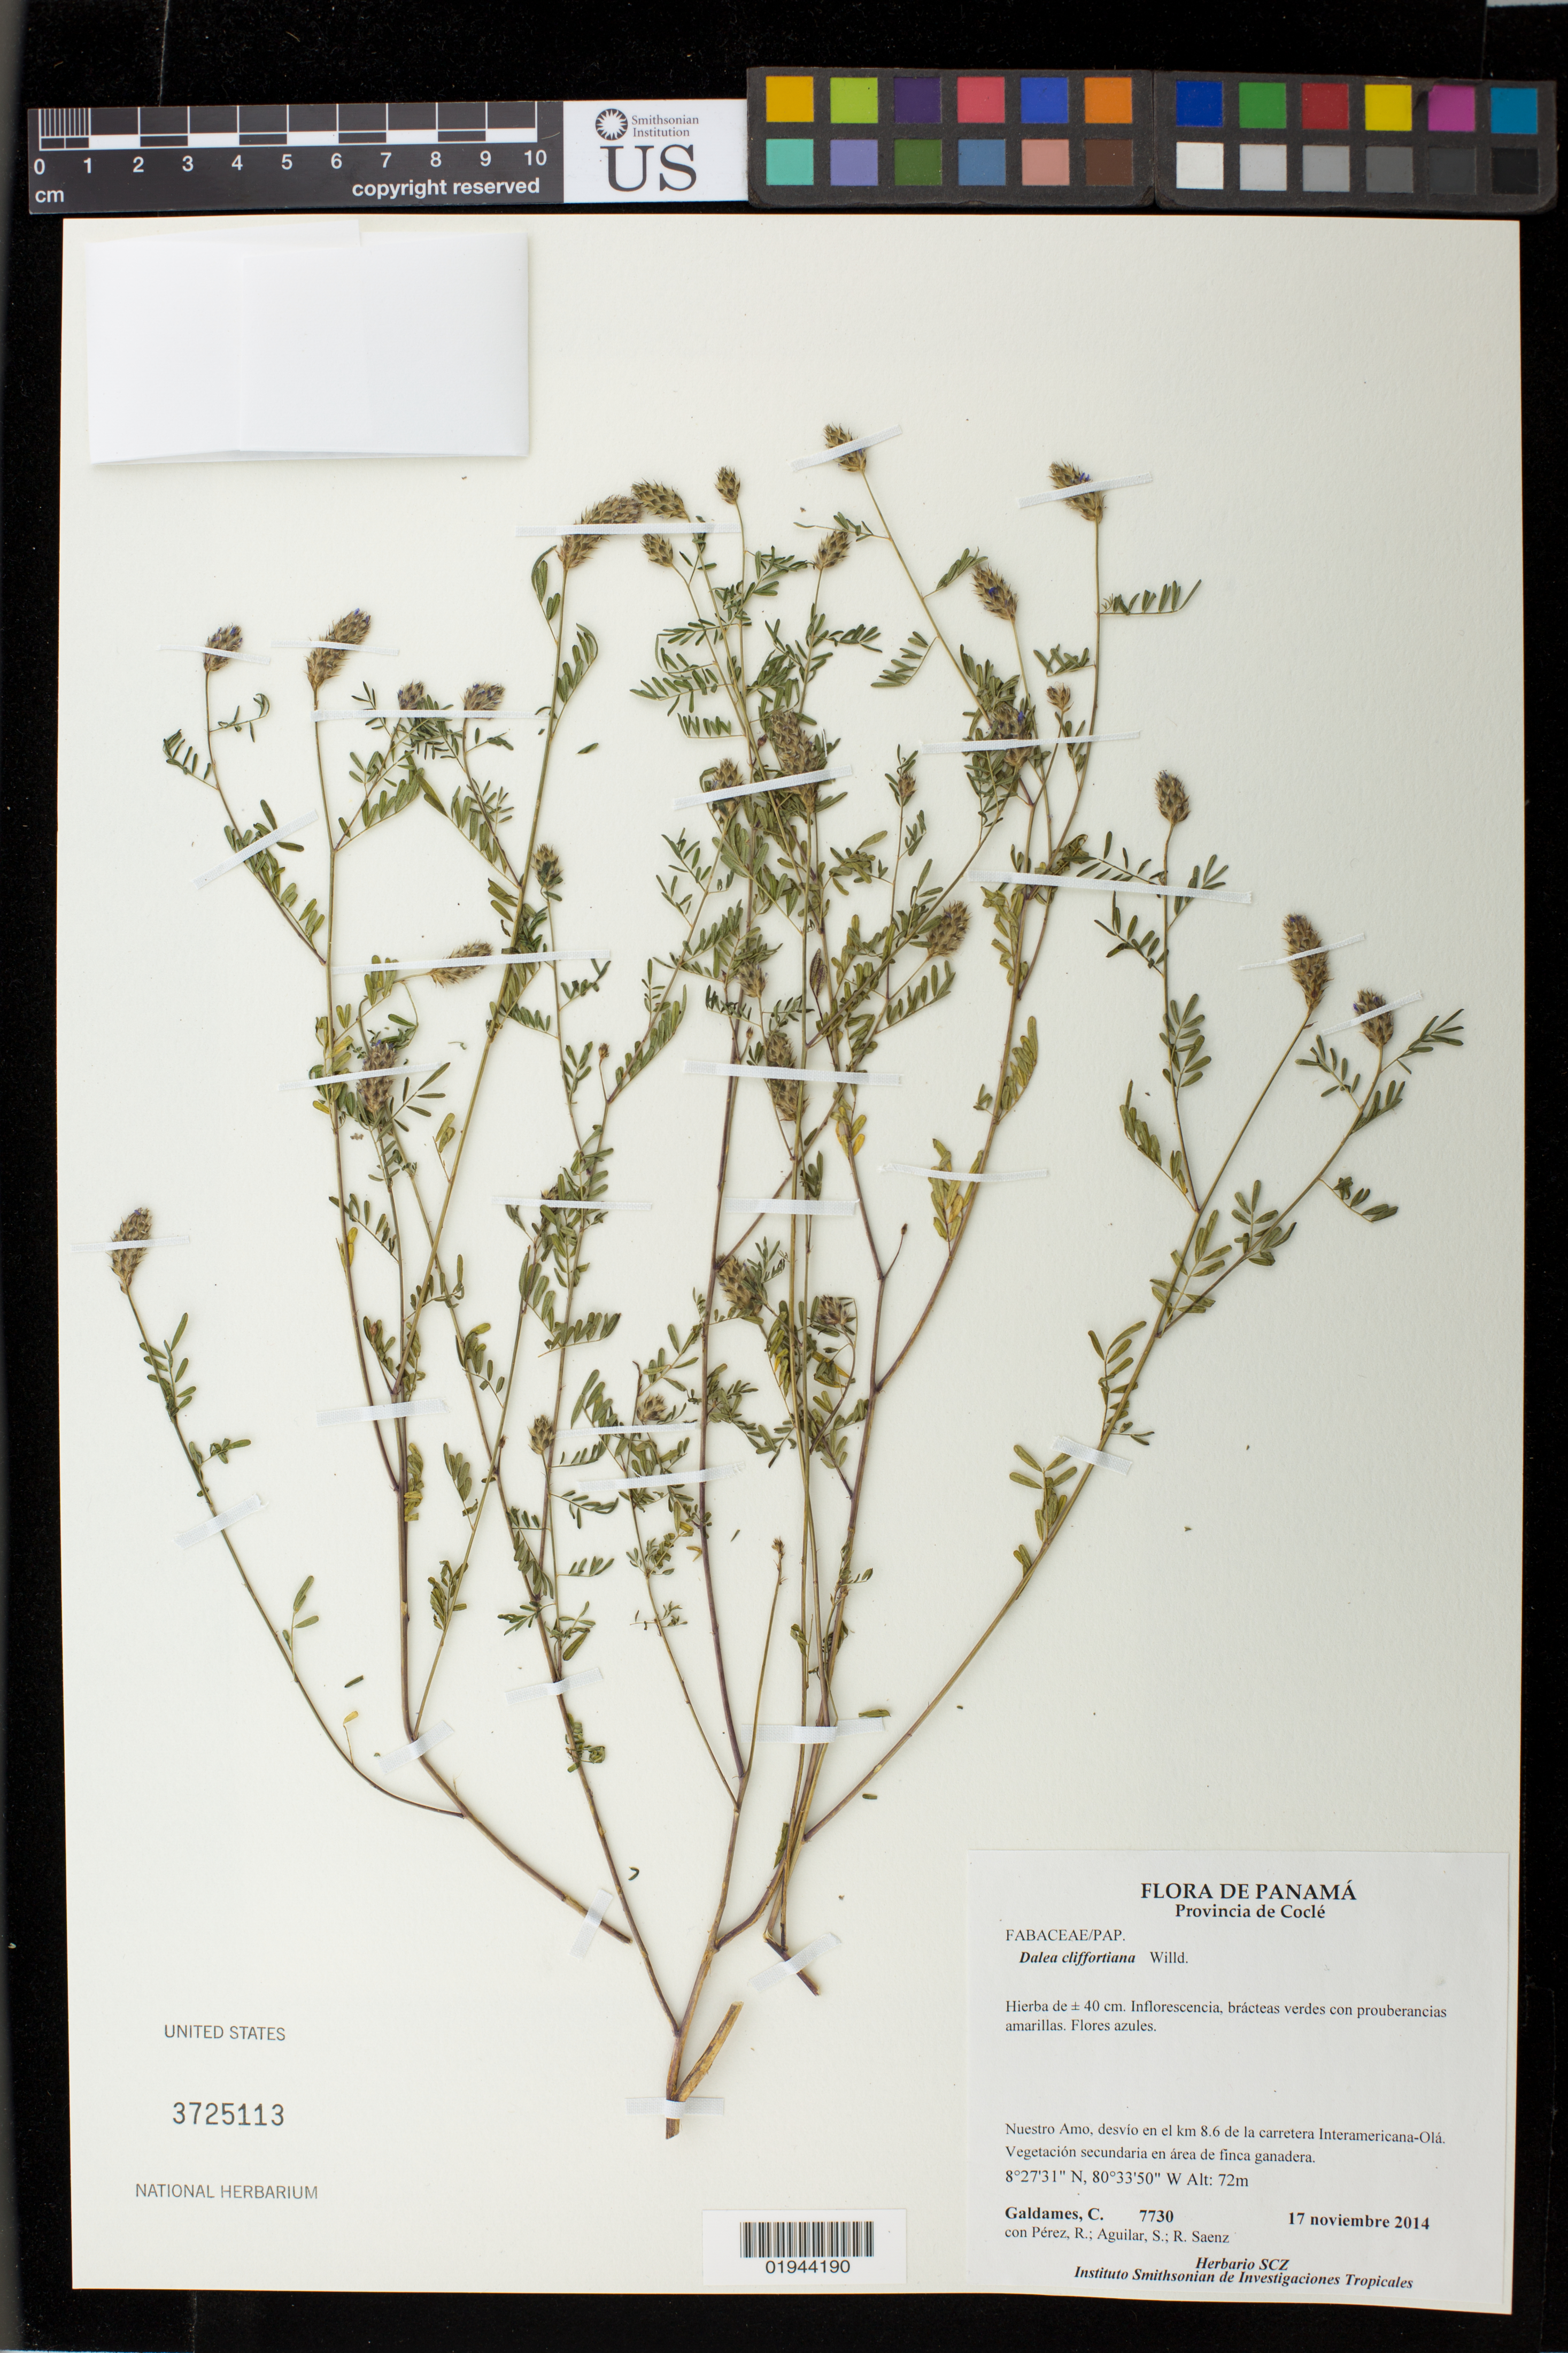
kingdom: Plantae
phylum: Tracheophyta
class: Magnoliopsida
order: Fabales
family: Fabaceae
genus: Dalea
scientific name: Dalea cliffortiana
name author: Willd.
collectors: C. Galdames, R. Perez, S. Aguilar & R. Saenz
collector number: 7730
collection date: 2014-11-17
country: Panama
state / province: Coclé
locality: Nuestro Amo, desvio en el km 8.6 de la carretera Interamericana-Ola. Vegetacion secondaria en area de finca ganadera.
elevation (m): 72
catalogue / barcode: US 3725113